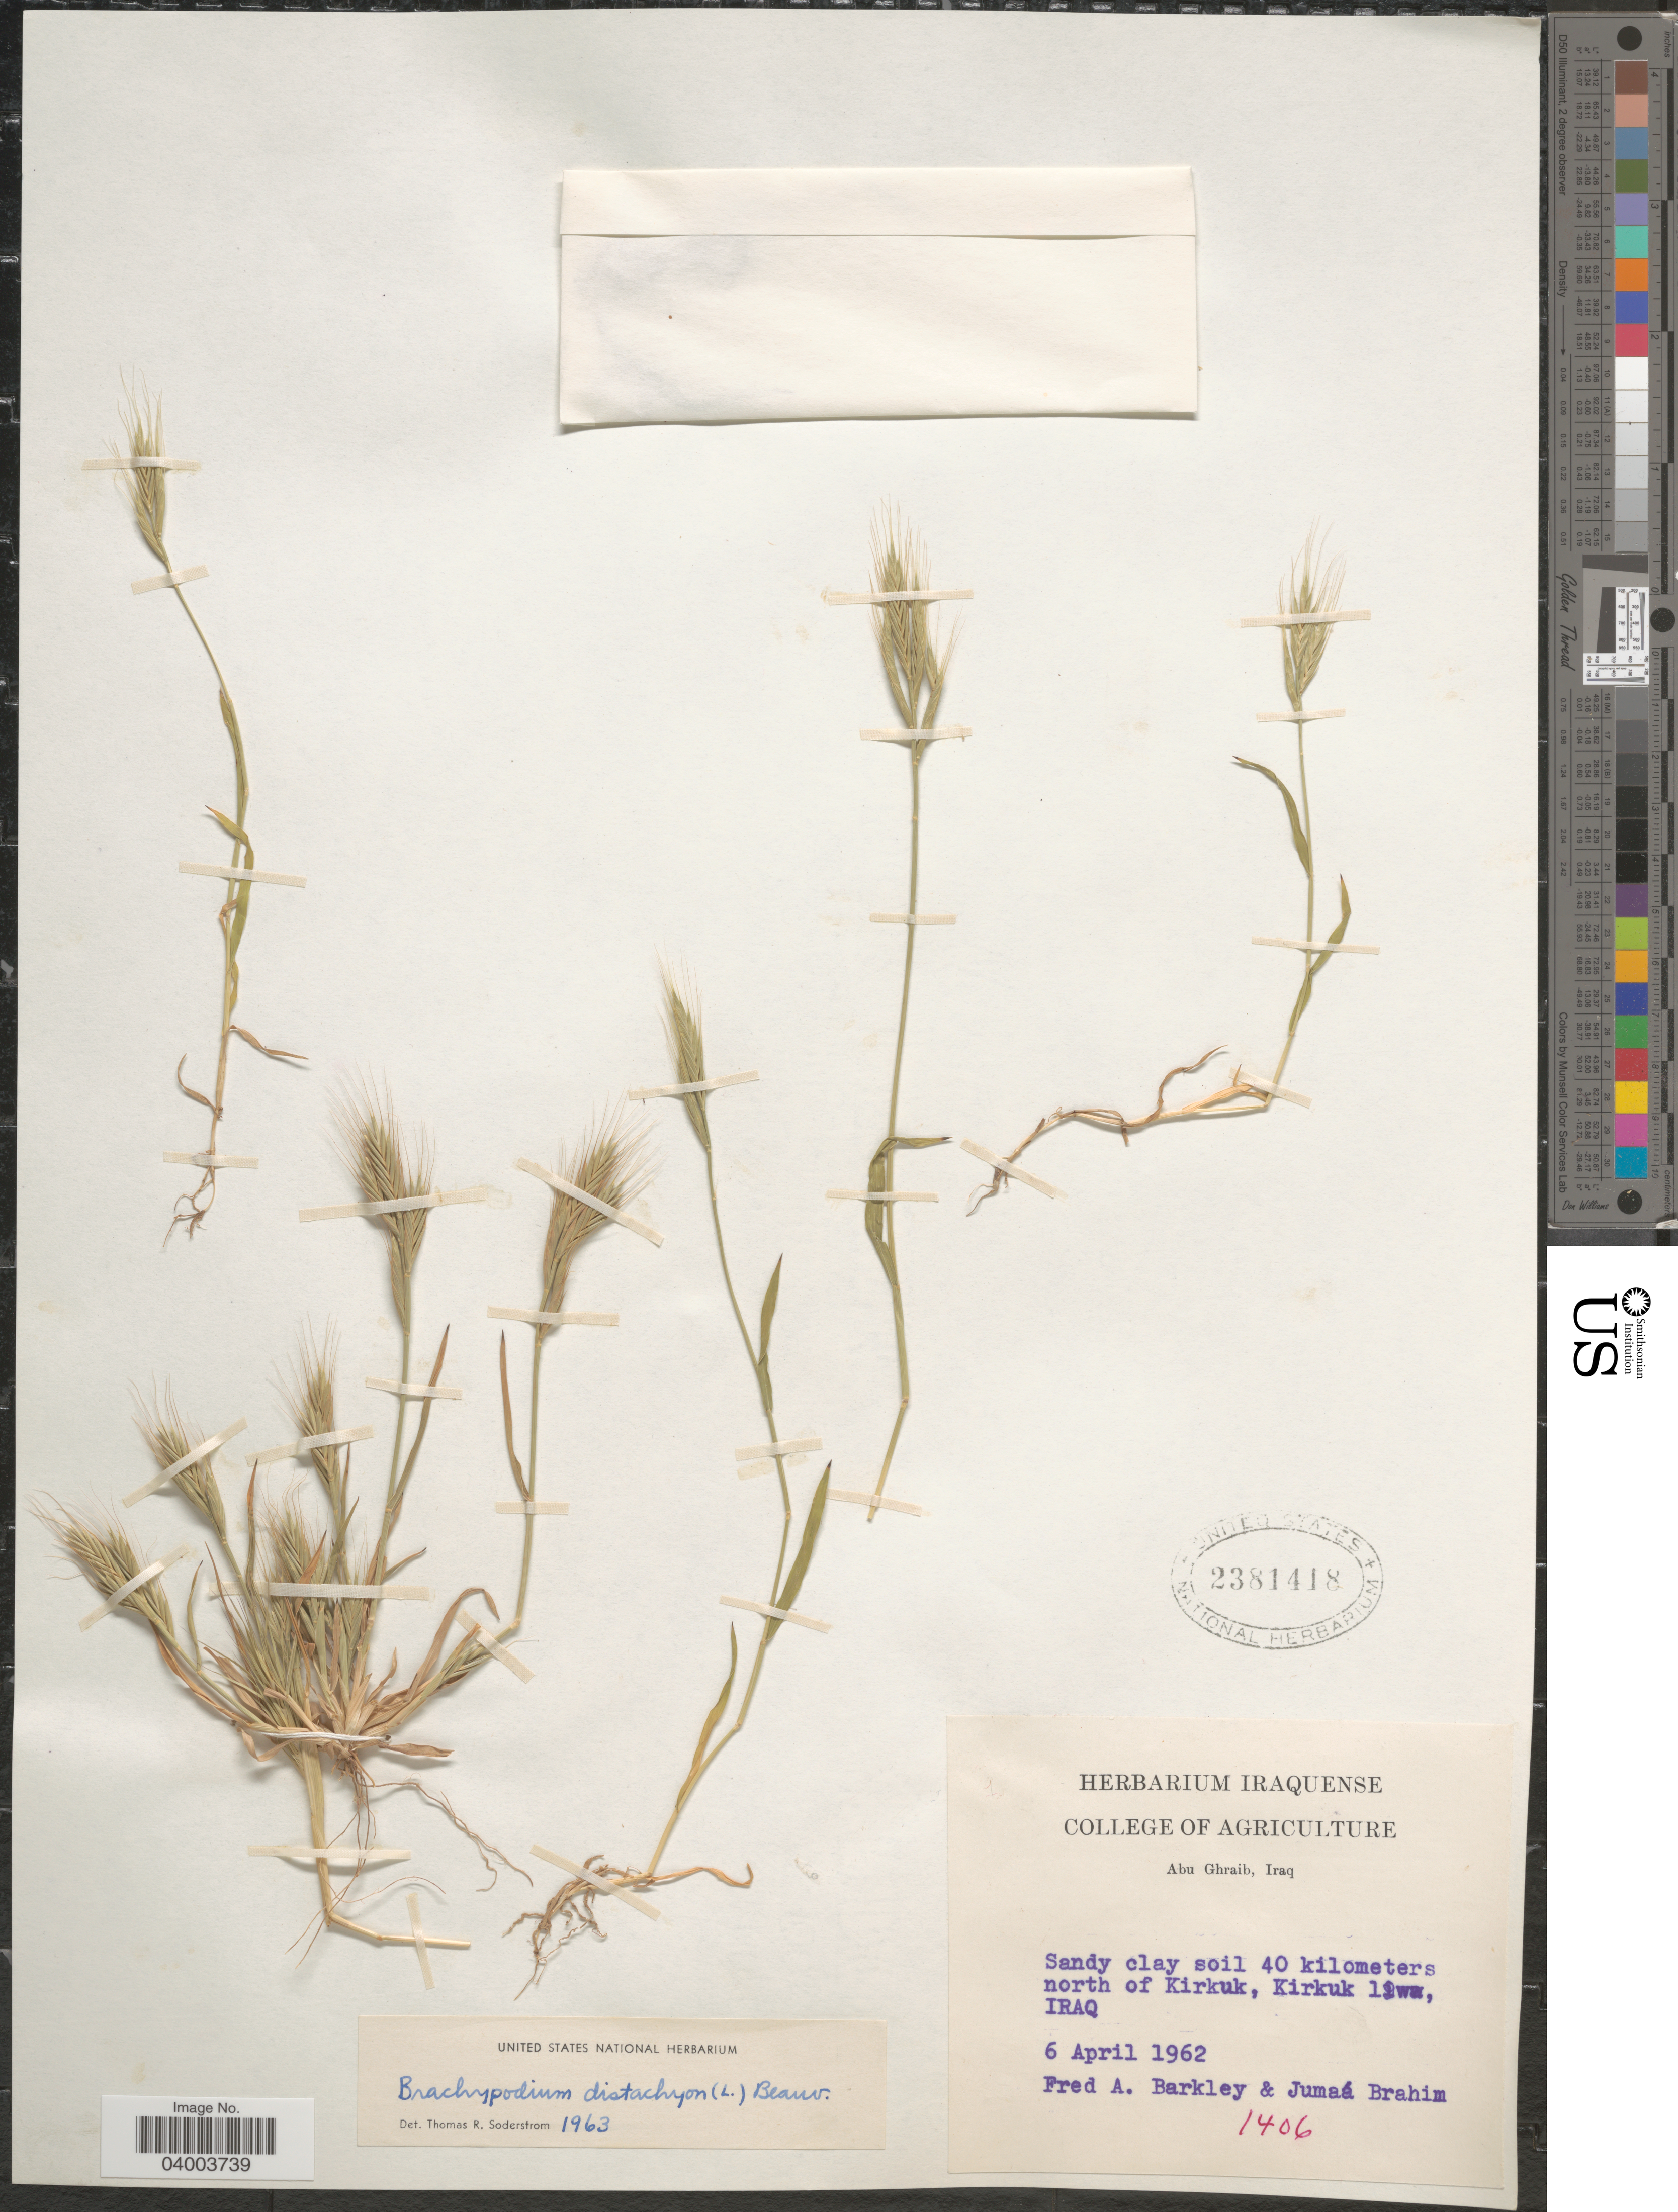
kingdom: Plantae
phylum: Tracheophyta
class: Liliopsida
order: Poales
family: Poaceae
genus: Brachypodium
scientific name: Brachypodium distachyon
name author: (L.) P. Beauv.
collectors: F. A. Barkley & Brahim M., J.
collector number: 1406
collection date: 1962-04-06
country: Iraq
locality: Sandy clay soil 40 kilometers north of Kirkuk, Kirkuk liwa, Iraq.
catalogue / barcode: US 2381418